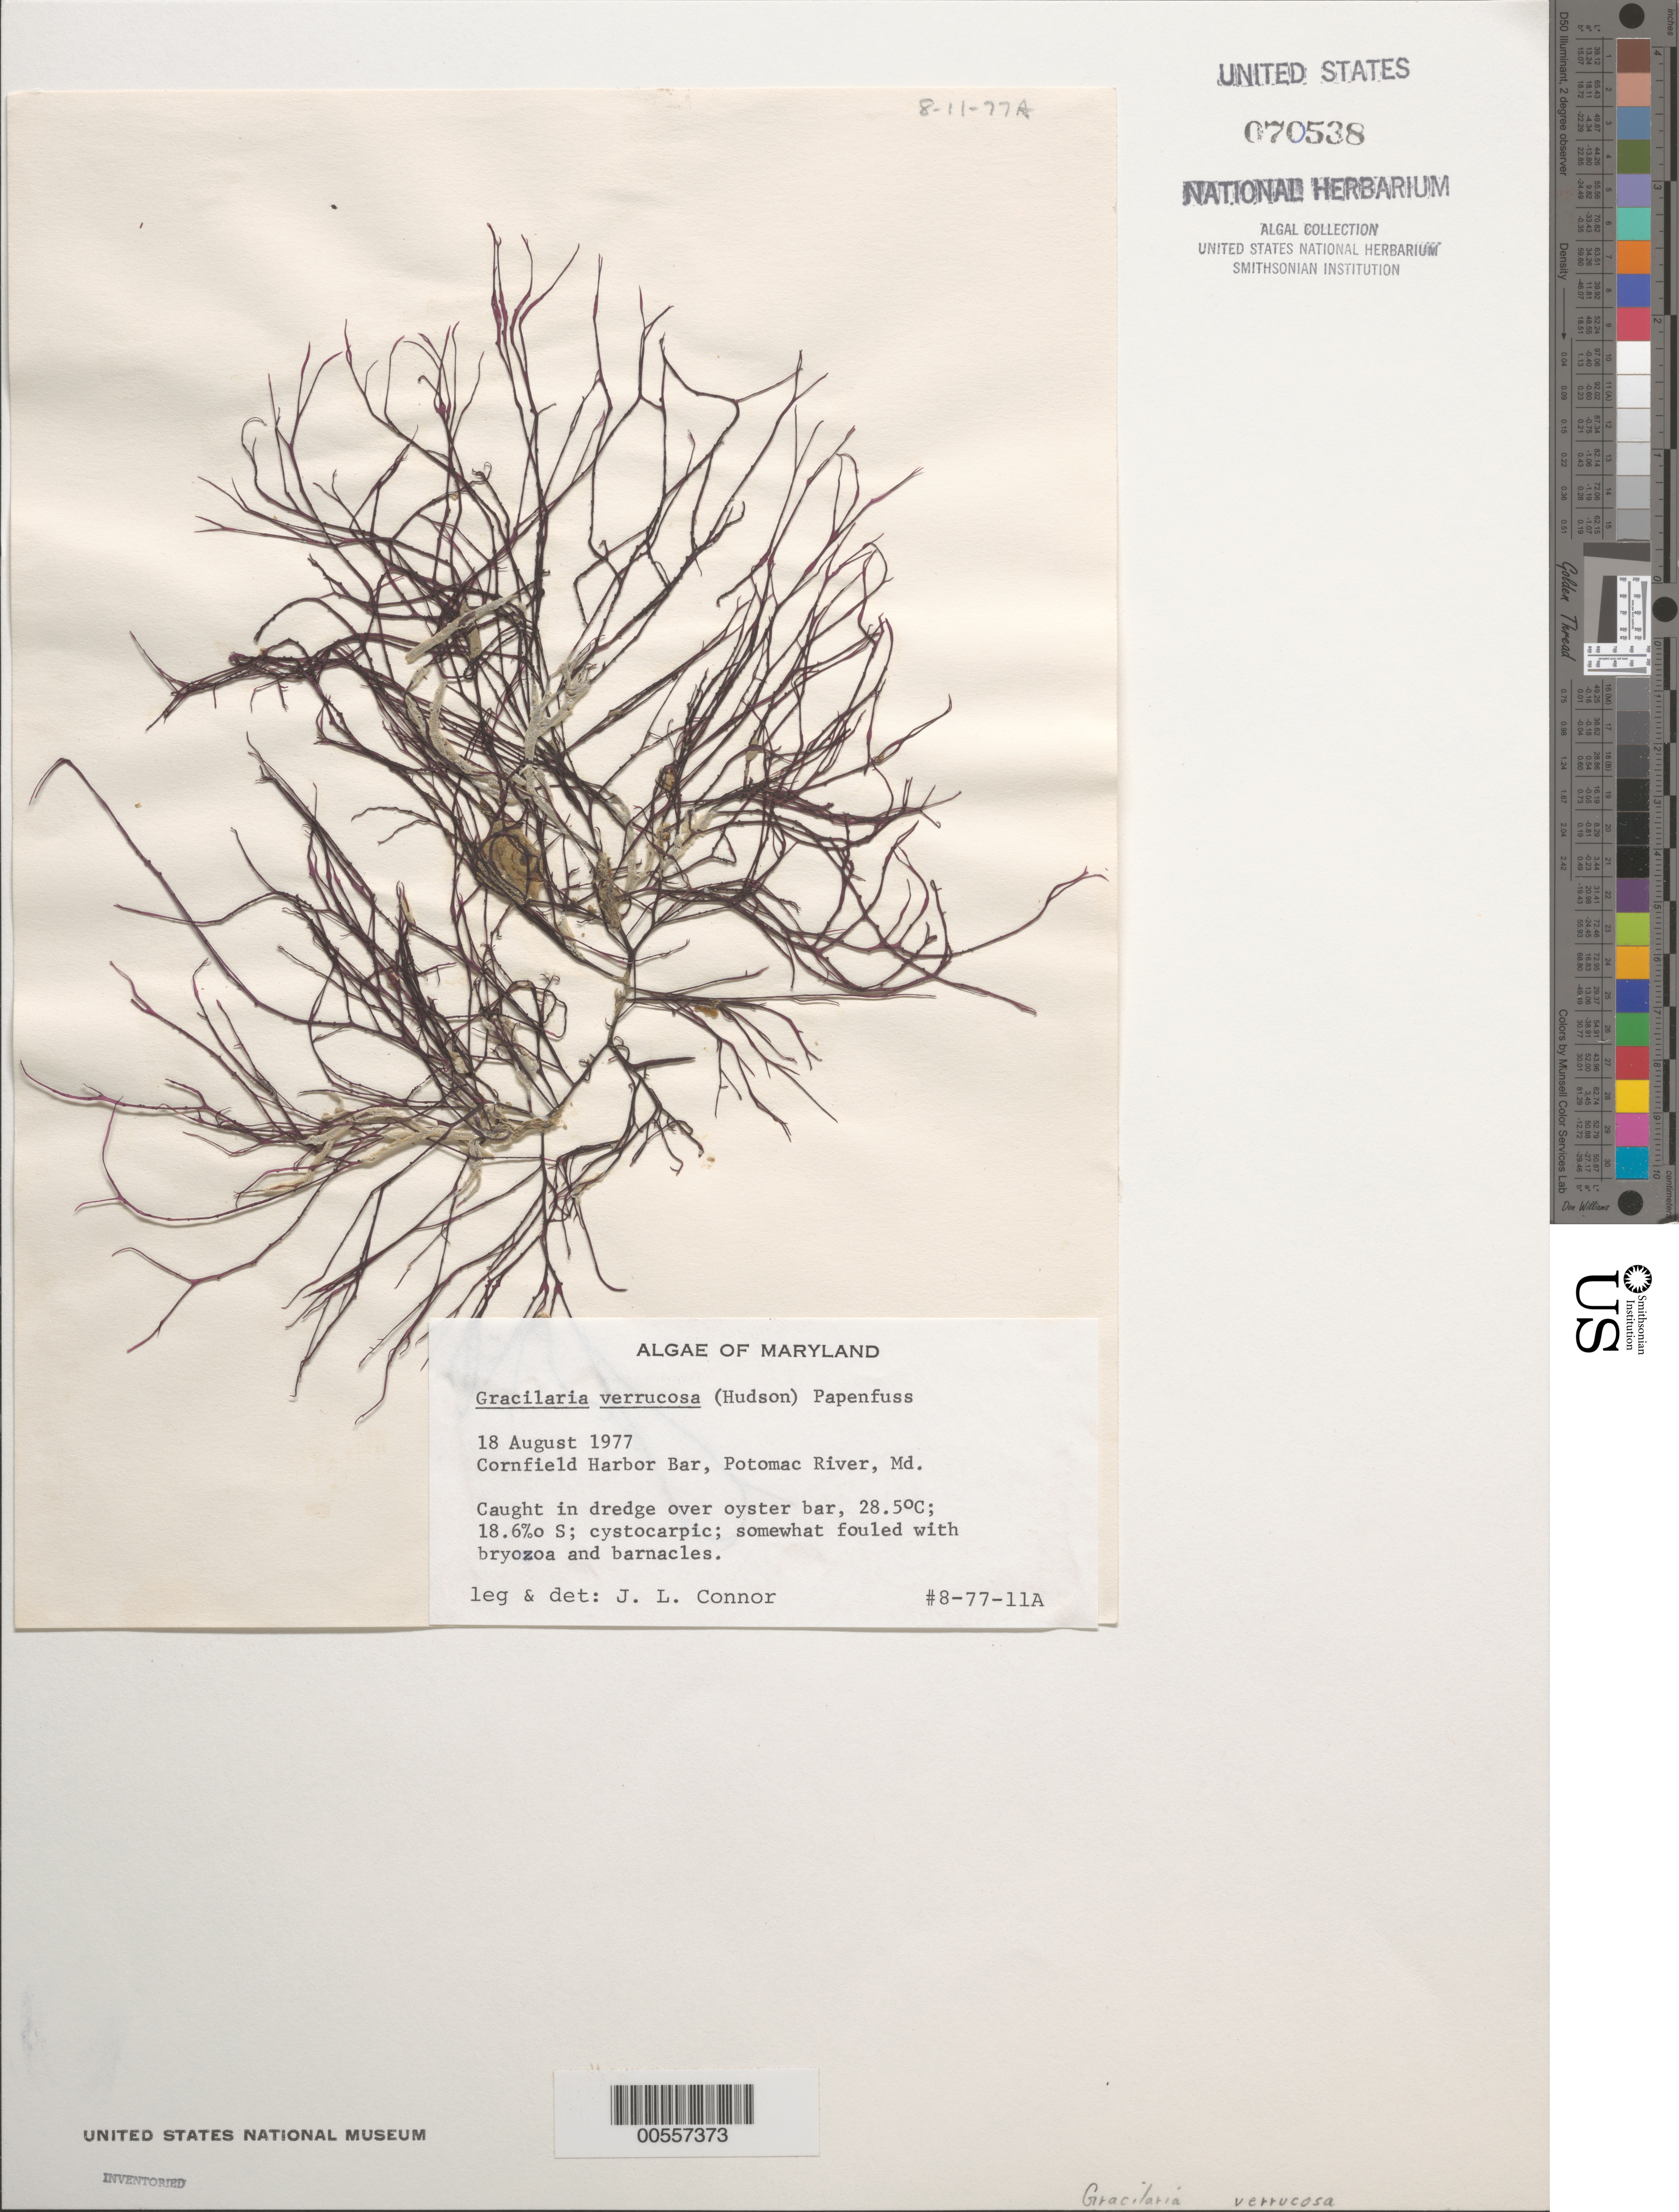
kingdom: Plantae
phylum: Rhodophyta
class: Florideophyceae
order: Gracilariales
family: Gracilariaceae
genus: Gracilariopsis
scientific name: Gracilariopsis longissima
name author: (S.G. Gmel.) Steentoft et al.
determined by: Algae name updating Project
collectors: J. Connor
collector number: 8-77-11a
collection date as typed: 18 Aug 1977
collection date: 1977-08-18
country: United States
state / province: Maryland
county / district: St. Mary's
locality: Cornfield Harbor Bar, Potomac River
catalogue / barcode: US 70538